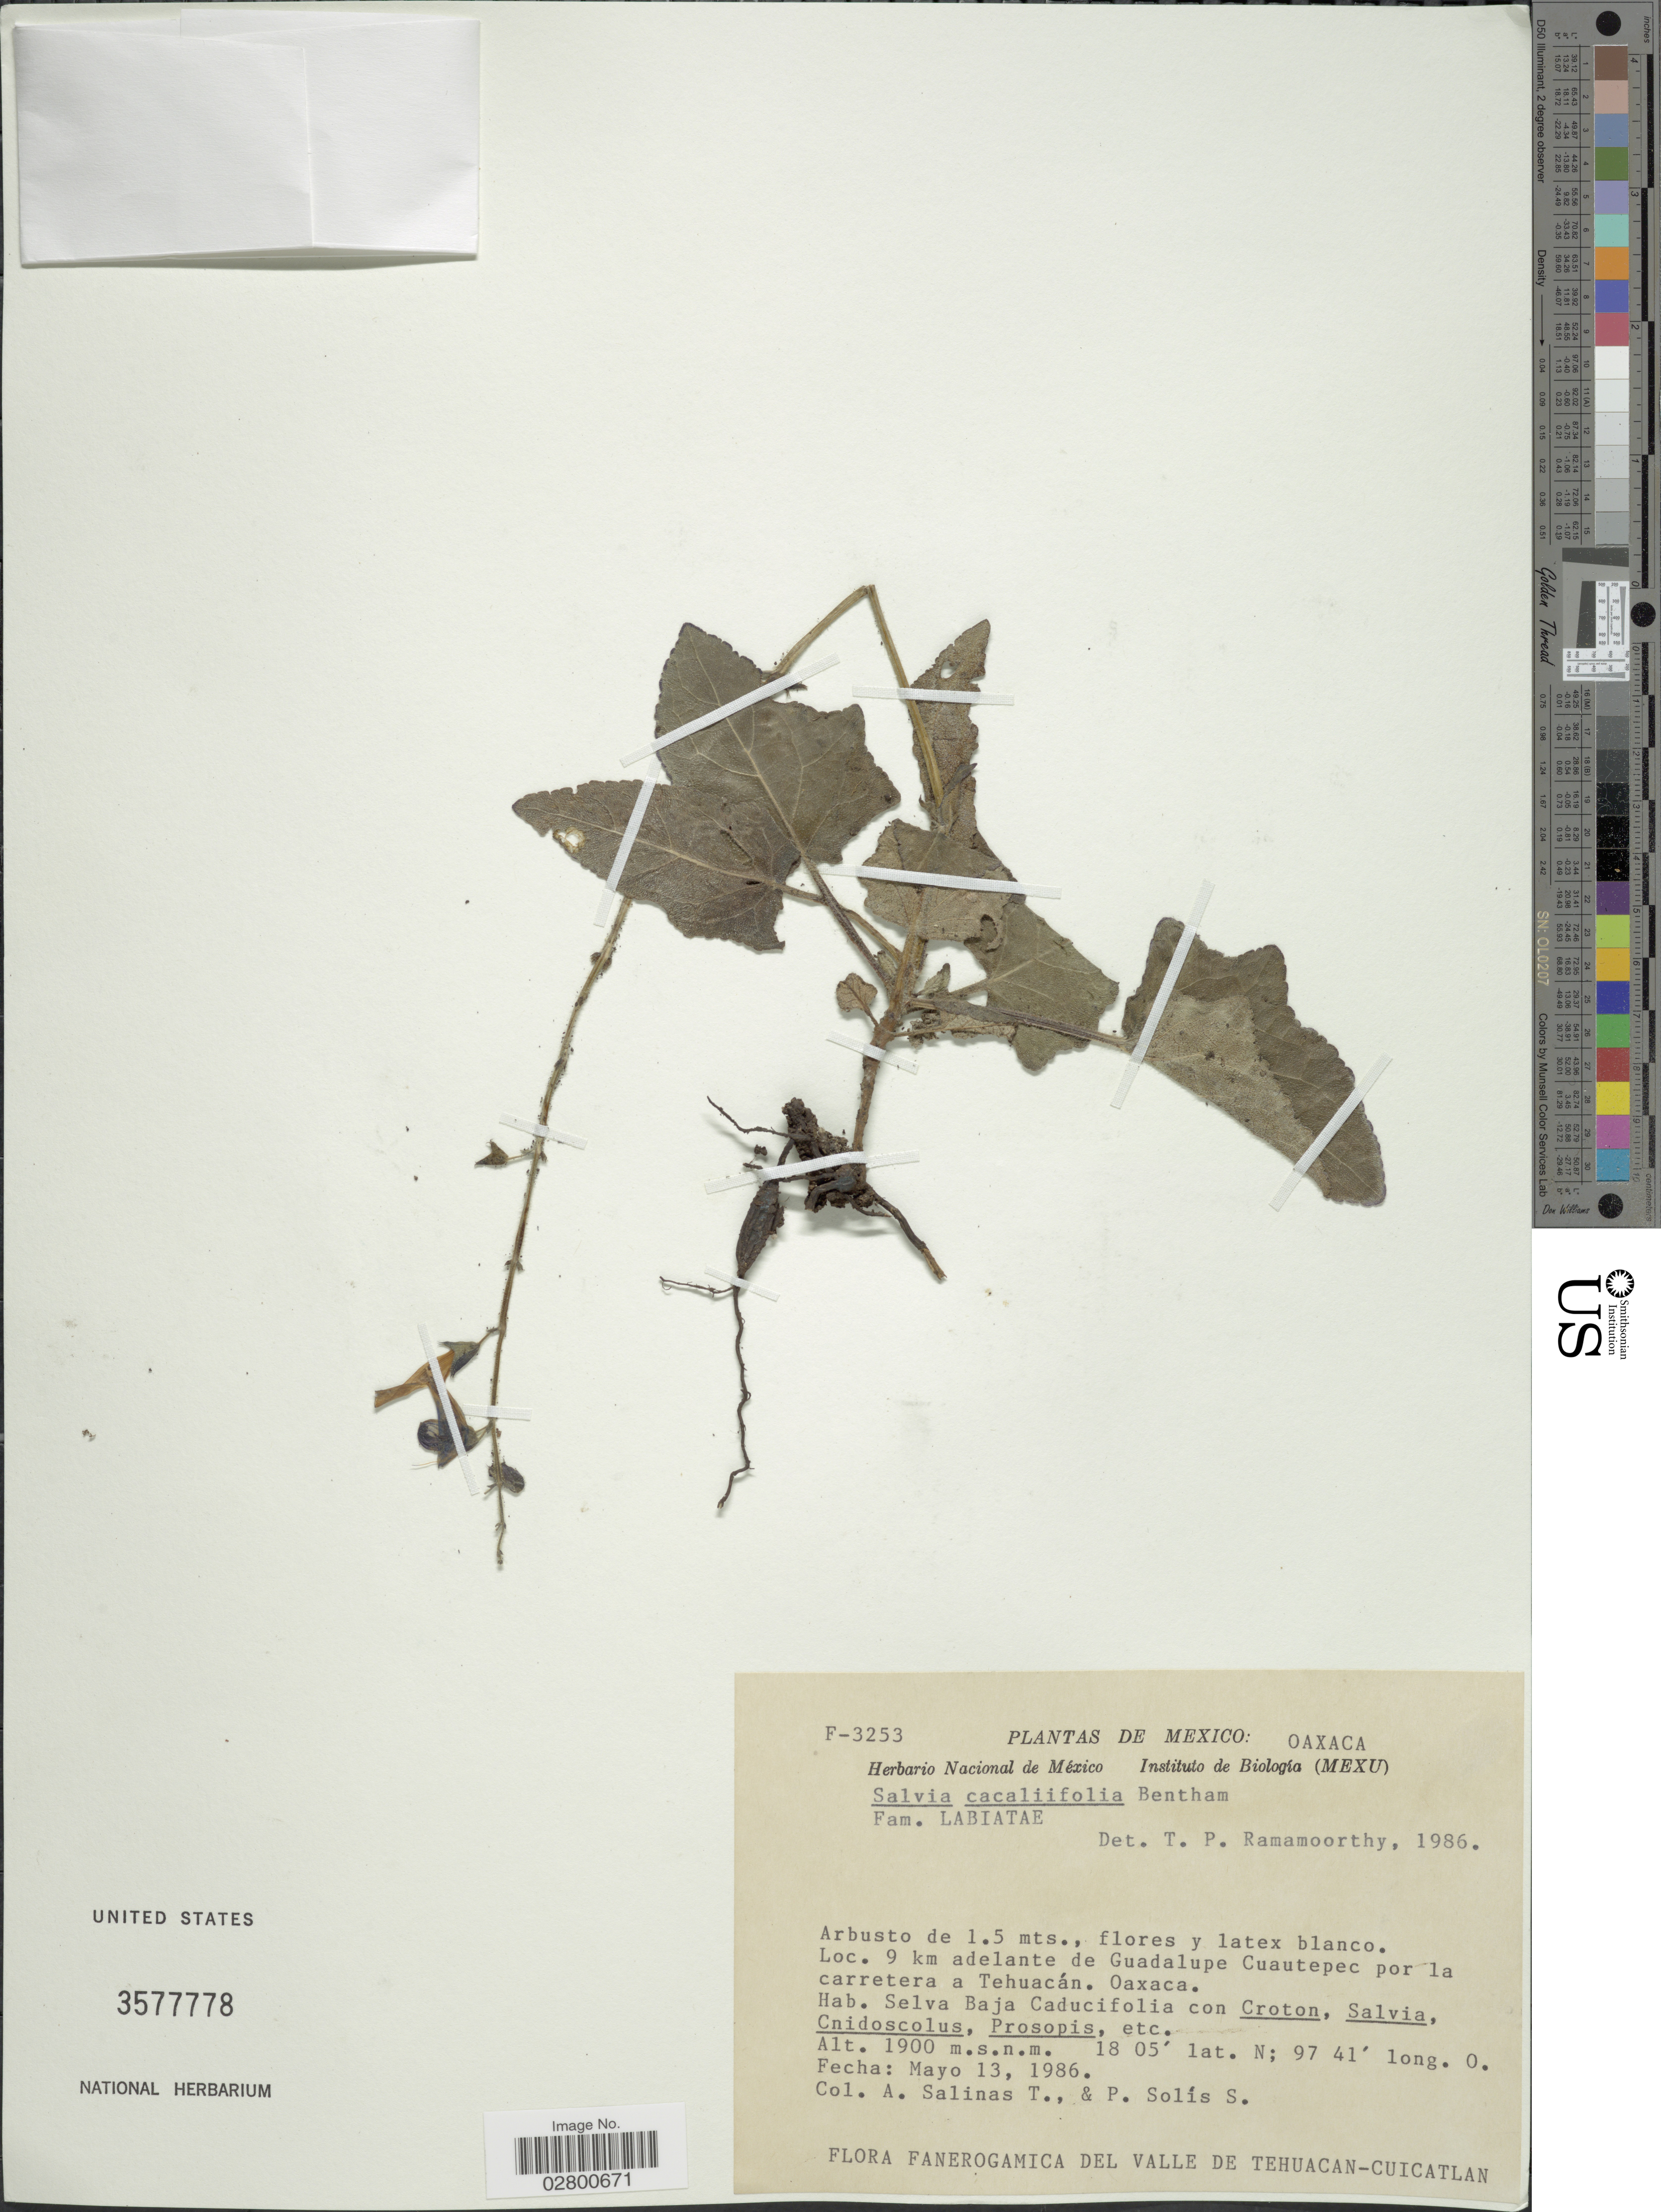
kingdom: Plantae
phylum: Tracheophyta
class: Magnoliopsida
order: Lamiales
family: Lamiaceae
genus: Salvia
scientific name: Salvia cacaliifolia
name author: Benth.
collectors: A. Salinas T. & P. Solis S.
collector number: F-3253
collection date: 1986-05-13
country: Mexico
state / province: Oaxaca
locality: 9 km adelante de Guadalupe Cuautepec por la carretera a Tehuacán.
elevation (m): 1900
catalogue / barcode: US 3577778